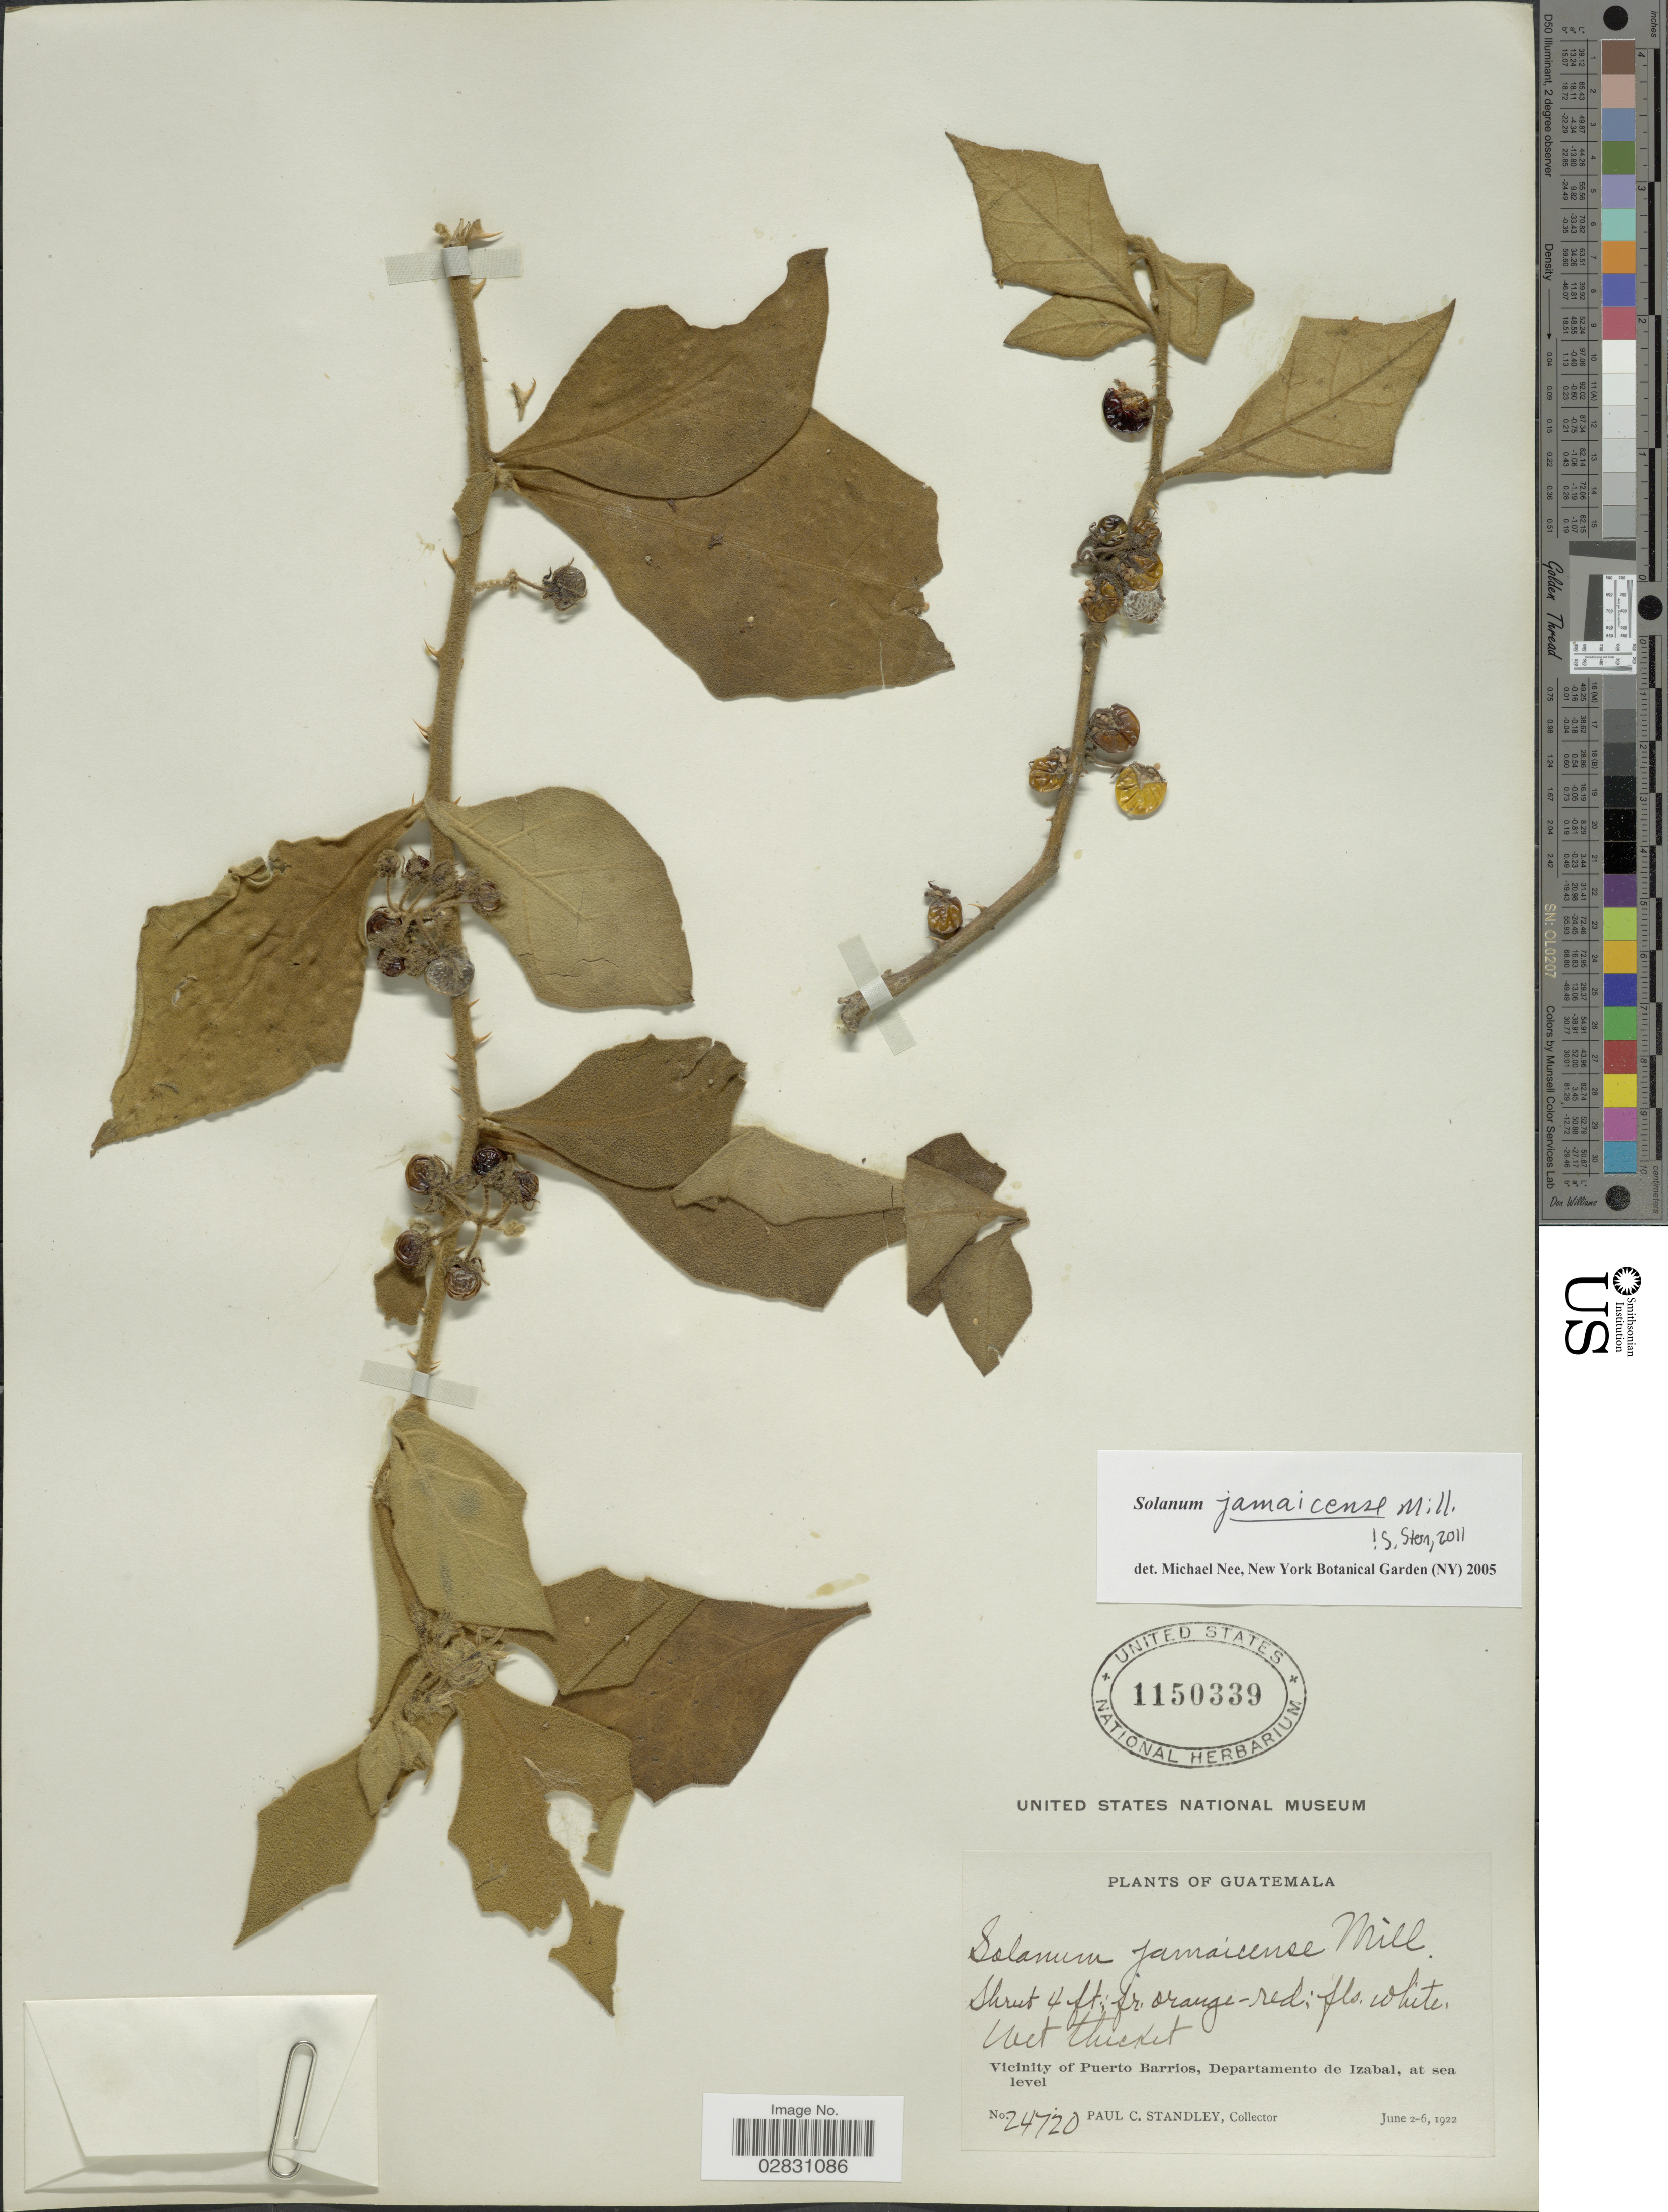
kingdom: Plantae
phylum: Tracheophyta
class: Magnoliopsida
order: Solanales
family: Solanaceae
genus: Solanum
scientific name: Solanum jamaicense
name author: Mill.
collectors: P. C. Standley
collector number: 24720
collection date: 1922-06-02/1922-06-06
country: Guatemala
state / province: Izabal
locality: Vicinity of Puerto Barrios, Departamento de Izabal.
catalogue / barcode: US 1150339